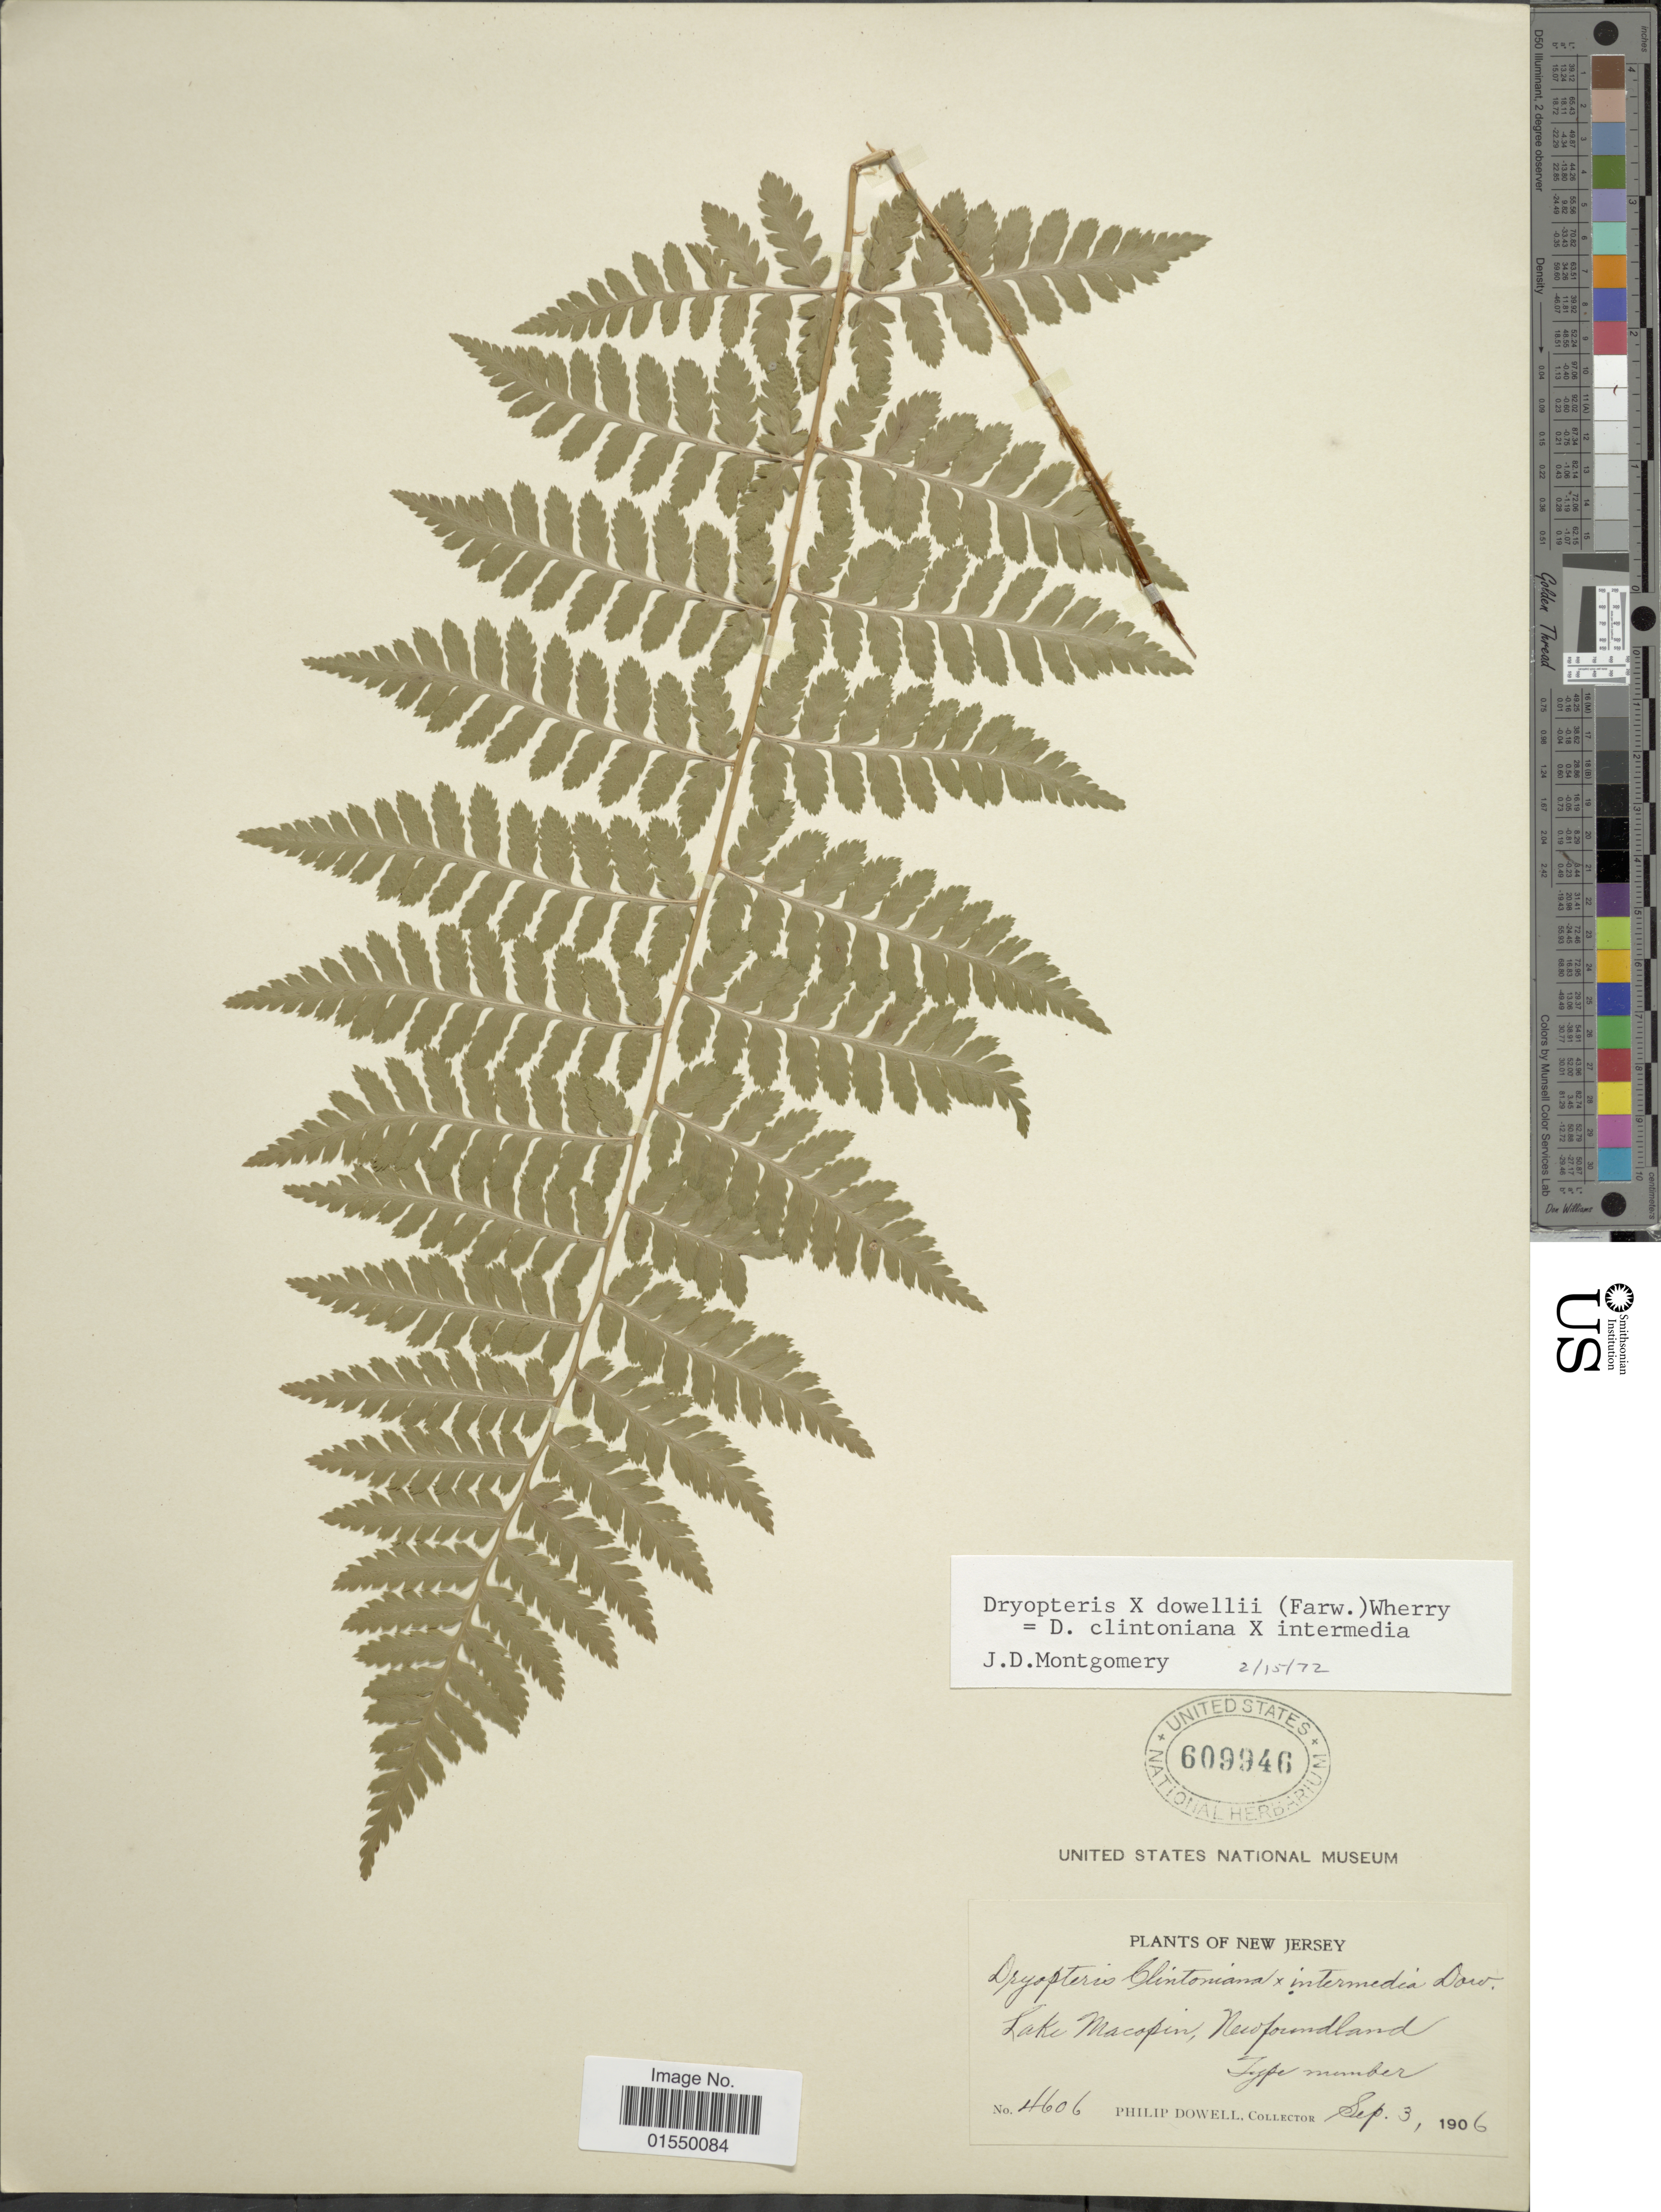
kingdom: Plantae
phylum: Tracheophyta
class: Polypodiopsida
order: Polypodiales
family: Dryopteridaceae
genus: Dryopteris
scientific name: Dryopteris x dowellii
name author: (Farw.) Wherry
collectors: P. Dowell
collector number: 4606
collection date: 1906-09-03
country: United States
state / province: New Jersey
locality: Lake Macopin, Newfoundland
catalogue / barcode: US 609946